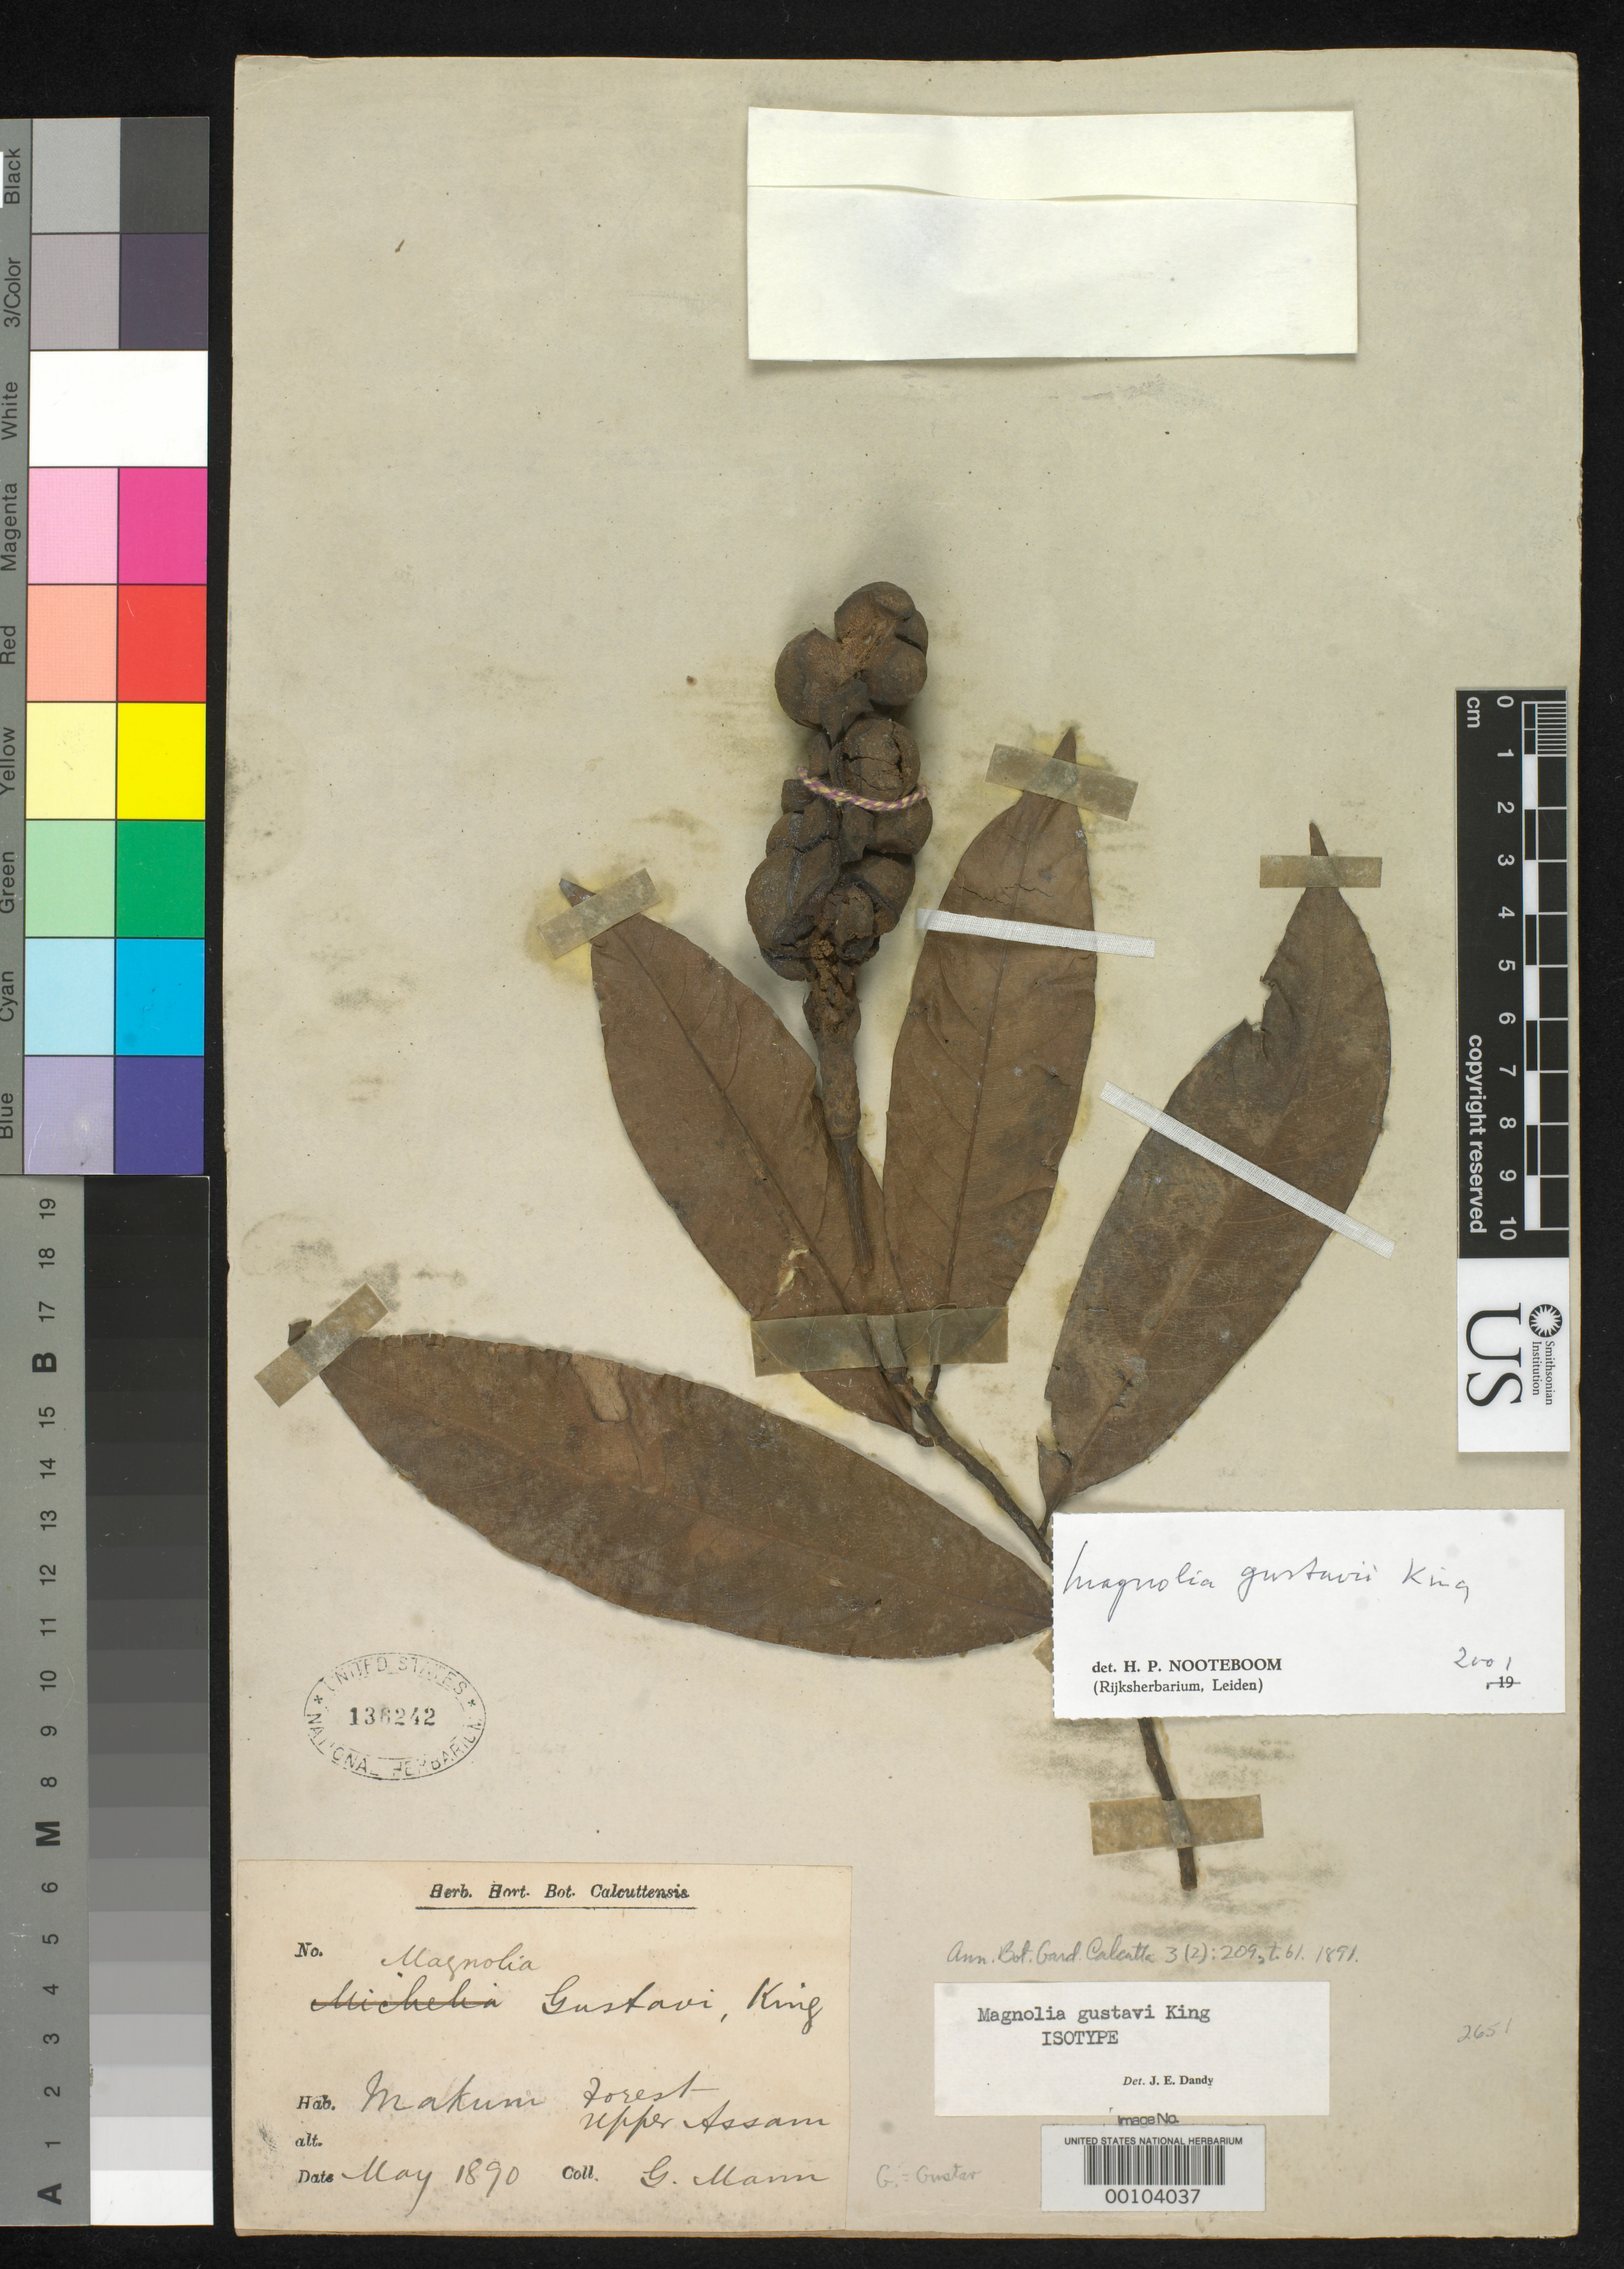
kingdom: Plantae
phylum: Tracheophyta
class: Magnoliopsida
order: Magnoliales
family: Magnoliaceae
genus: Magnolia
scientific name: Magnolia gustavi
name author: King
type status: Syntype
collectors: G. Mann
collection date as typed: May 1890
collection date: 1890-05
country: India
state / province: Assam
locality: Makum Forest, upper Assam.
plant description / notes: Protologue, "Makum Forest, Upper Assam, at elevations of 1,000 to 2,000 feet, - G. Mann." Annotated as isotype by J.E. Dandy, but original material is dated Dec. 1889 and May 1890 (i.e., syntypes)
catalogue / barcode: US 136242